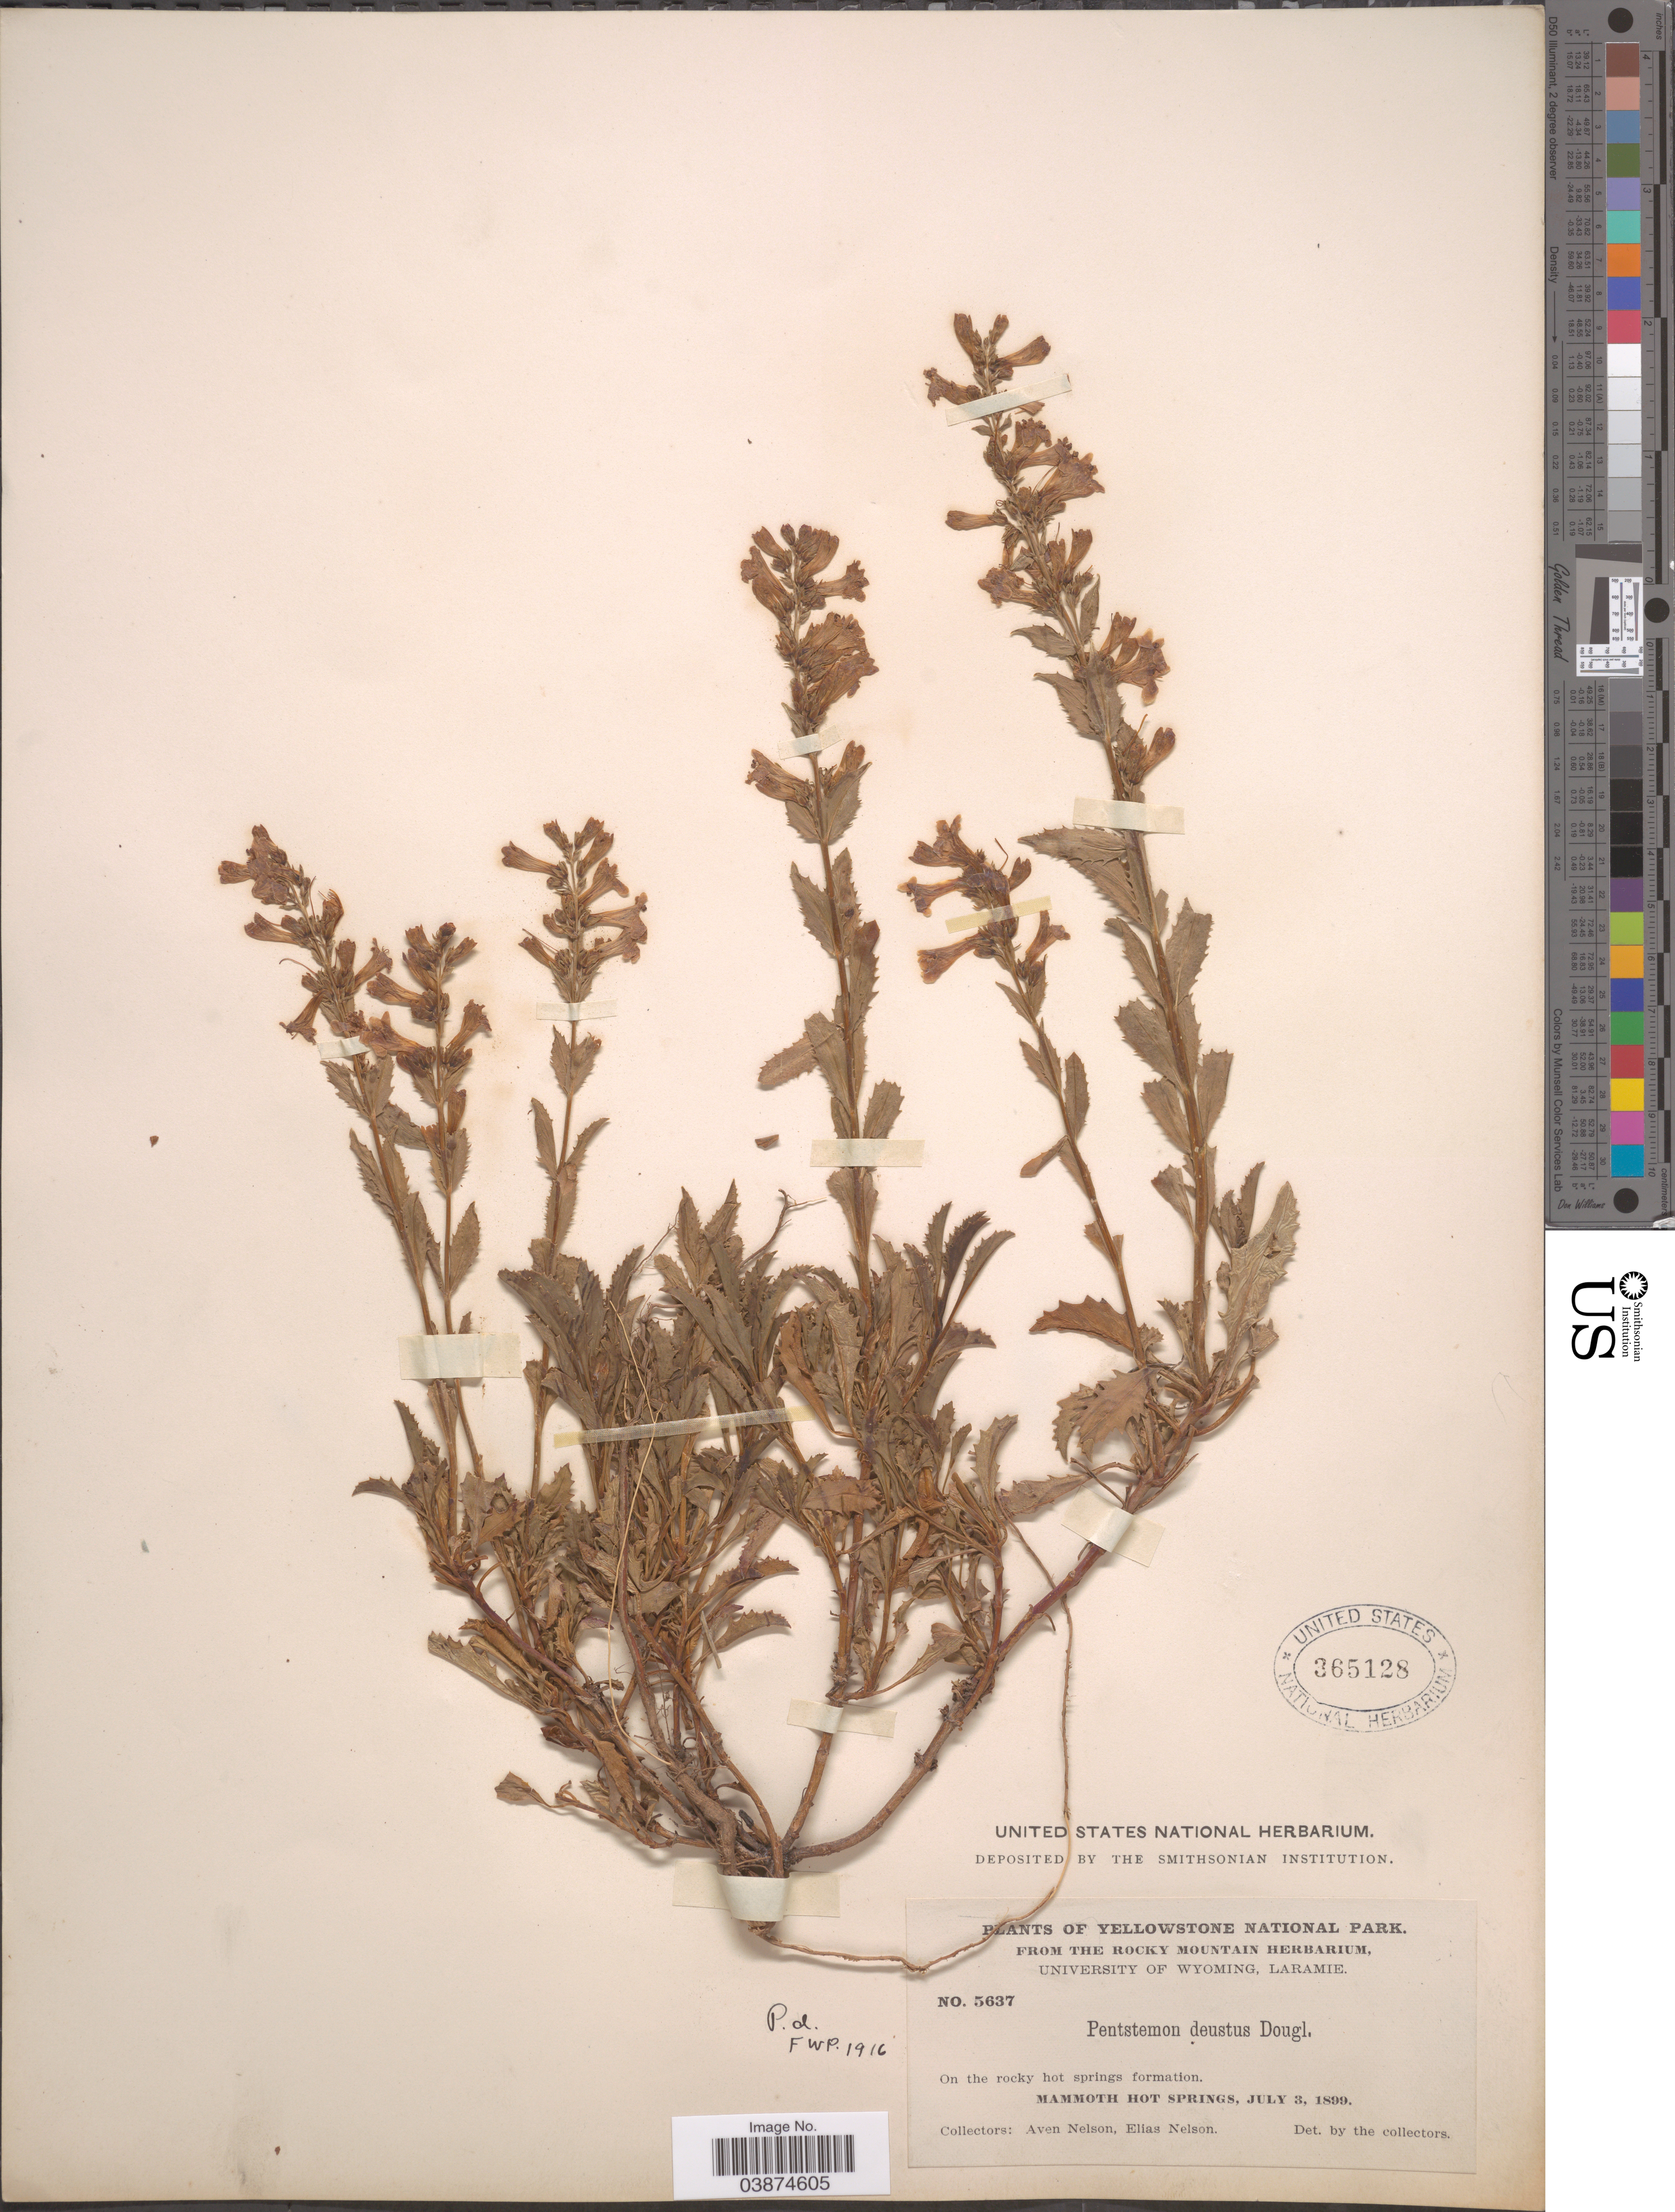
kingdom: Plantae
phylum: Tracheophyta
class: Magnoliopsida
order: Lamiales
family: Plantaginaceae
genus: Penstemon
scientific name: Penstemon deustus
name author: Douglas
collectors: A. Nelson & E. Nelson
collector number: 5637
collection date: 1899-07-03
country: United States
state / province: Wyoming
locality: The Yellowstone National Park. Mammoth Hot Springs.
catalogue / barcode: US 365128